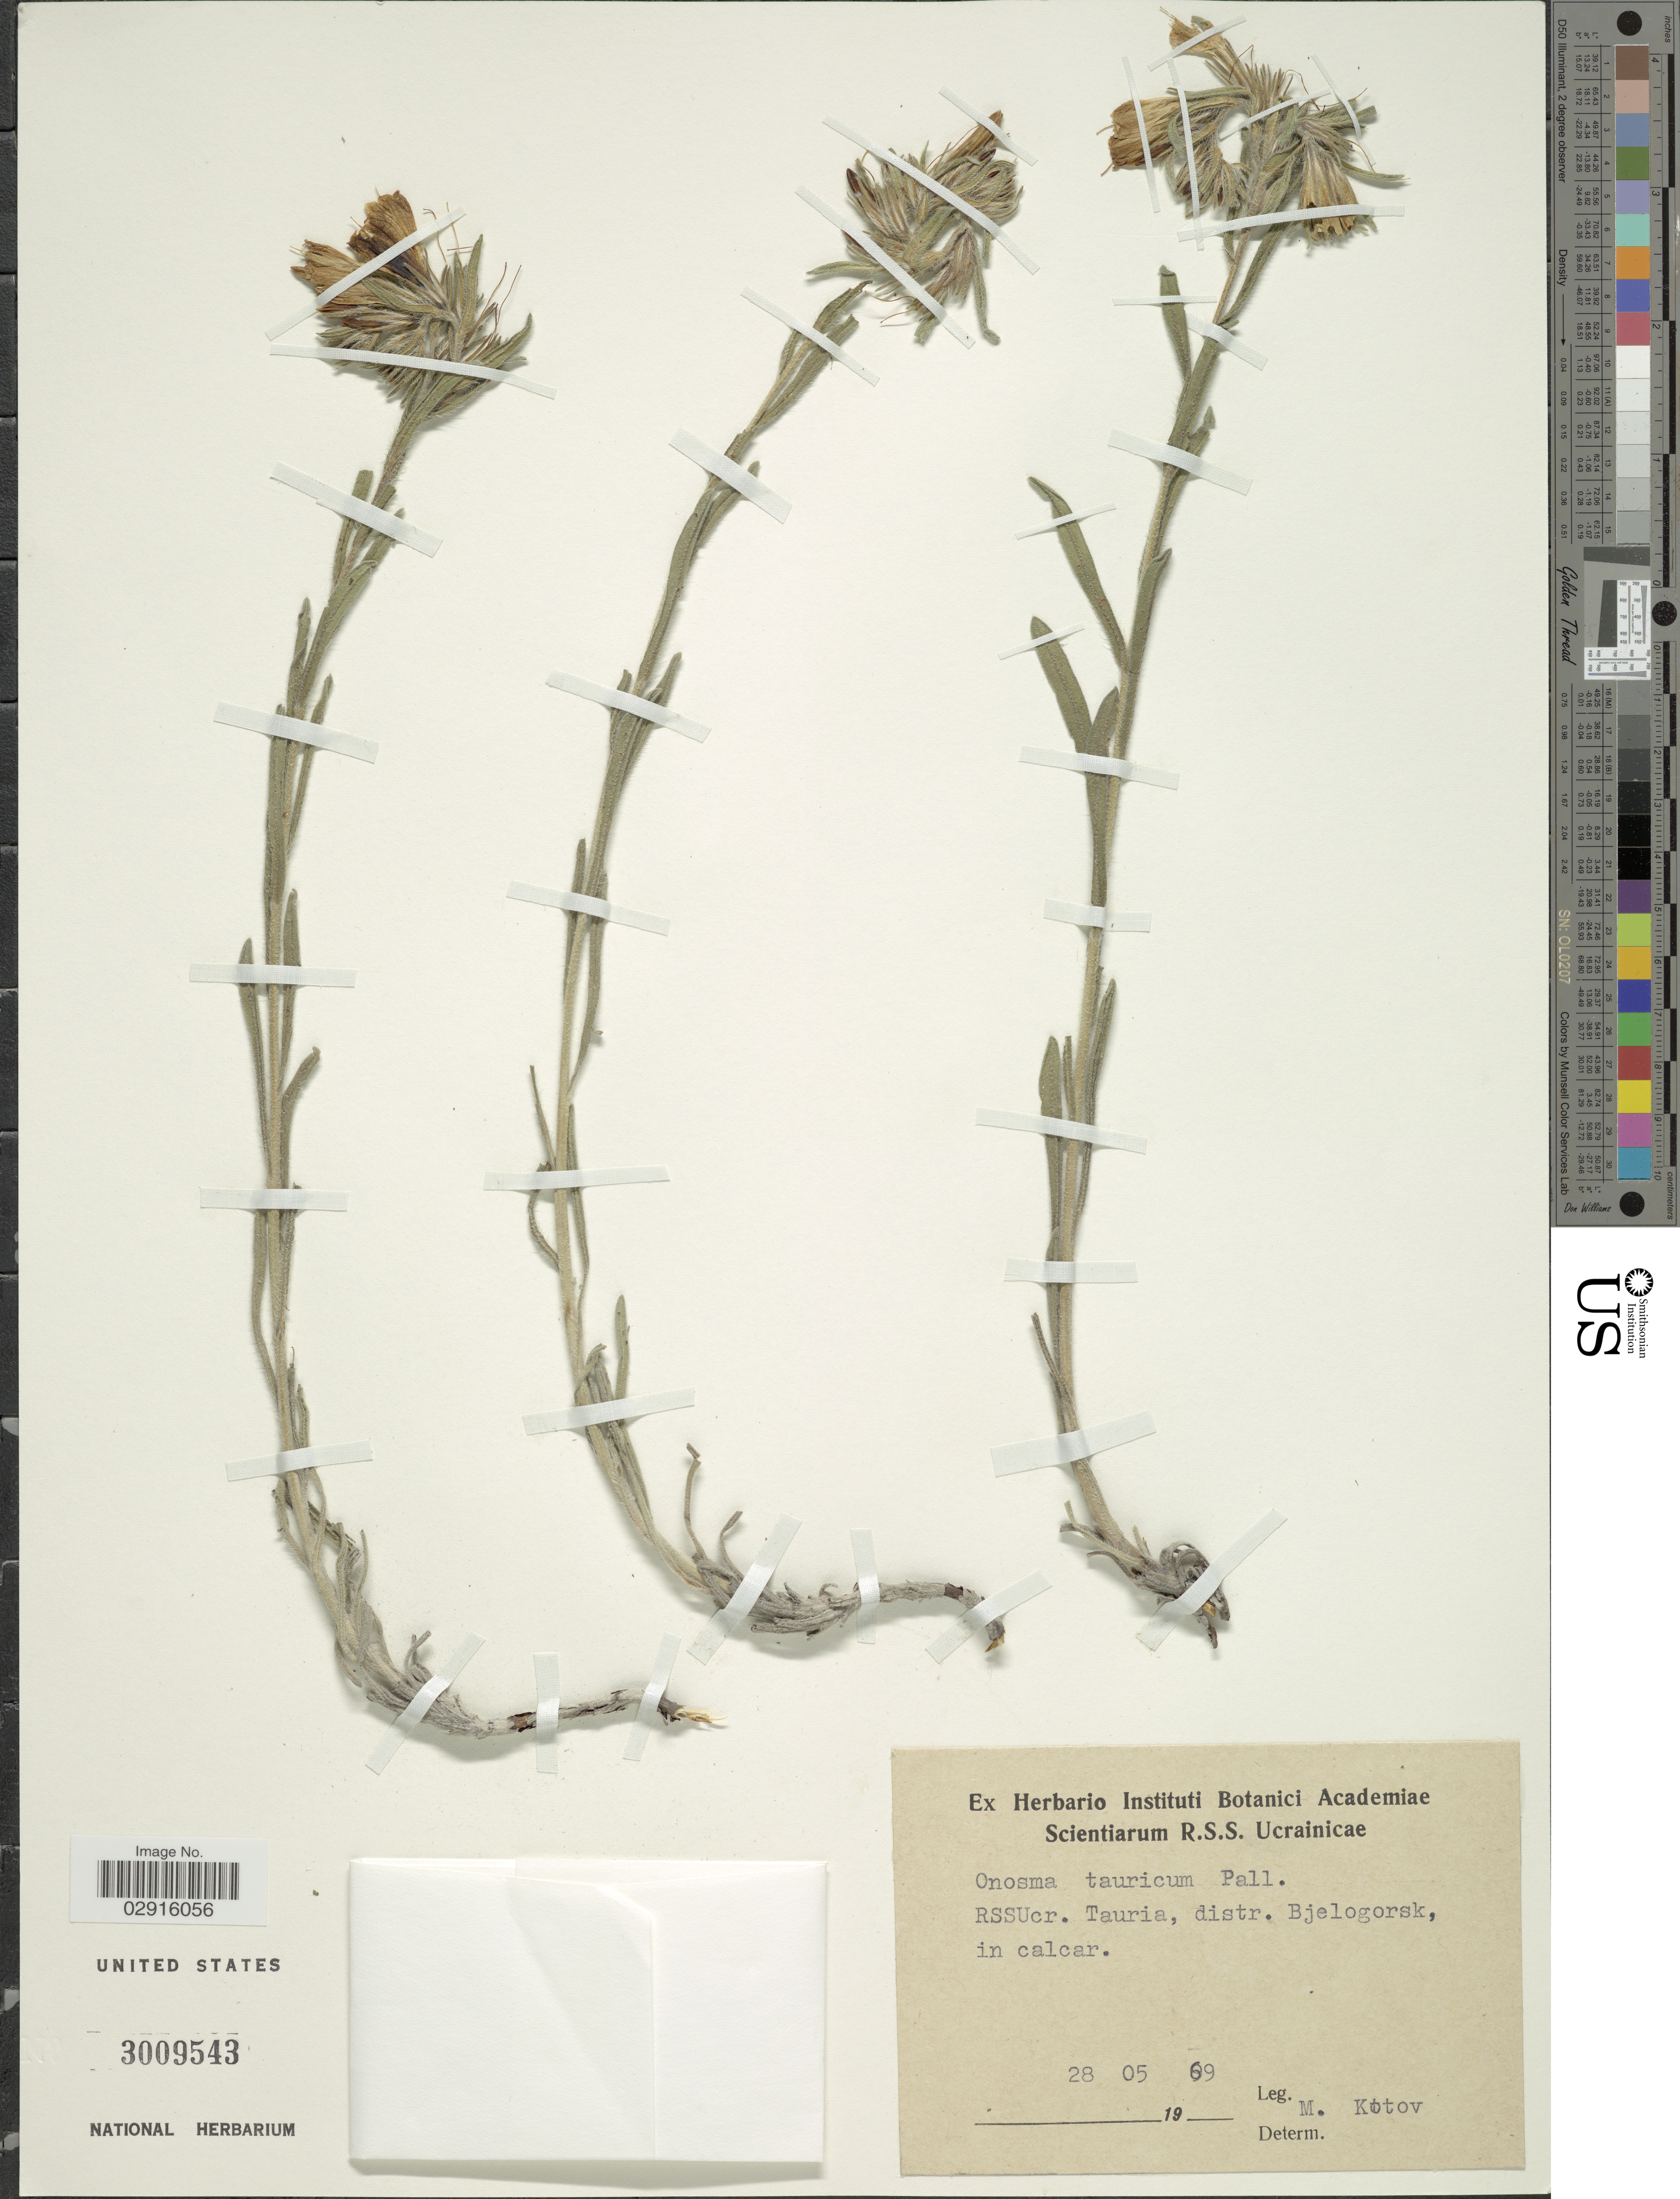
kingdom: Plantae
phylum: Tracheophyta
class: Magnoliopsida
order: Boraginales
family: Boraginaceae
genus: Onosma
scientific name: Onosma taurica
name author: Pall. ex Willd.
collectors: M. Kotov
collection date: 1969-05-28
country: Russian Federation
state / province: Amur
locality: RSSUcr. Tauria, distr. Bjelogorsk, in calcar.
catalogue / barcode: US 3009543